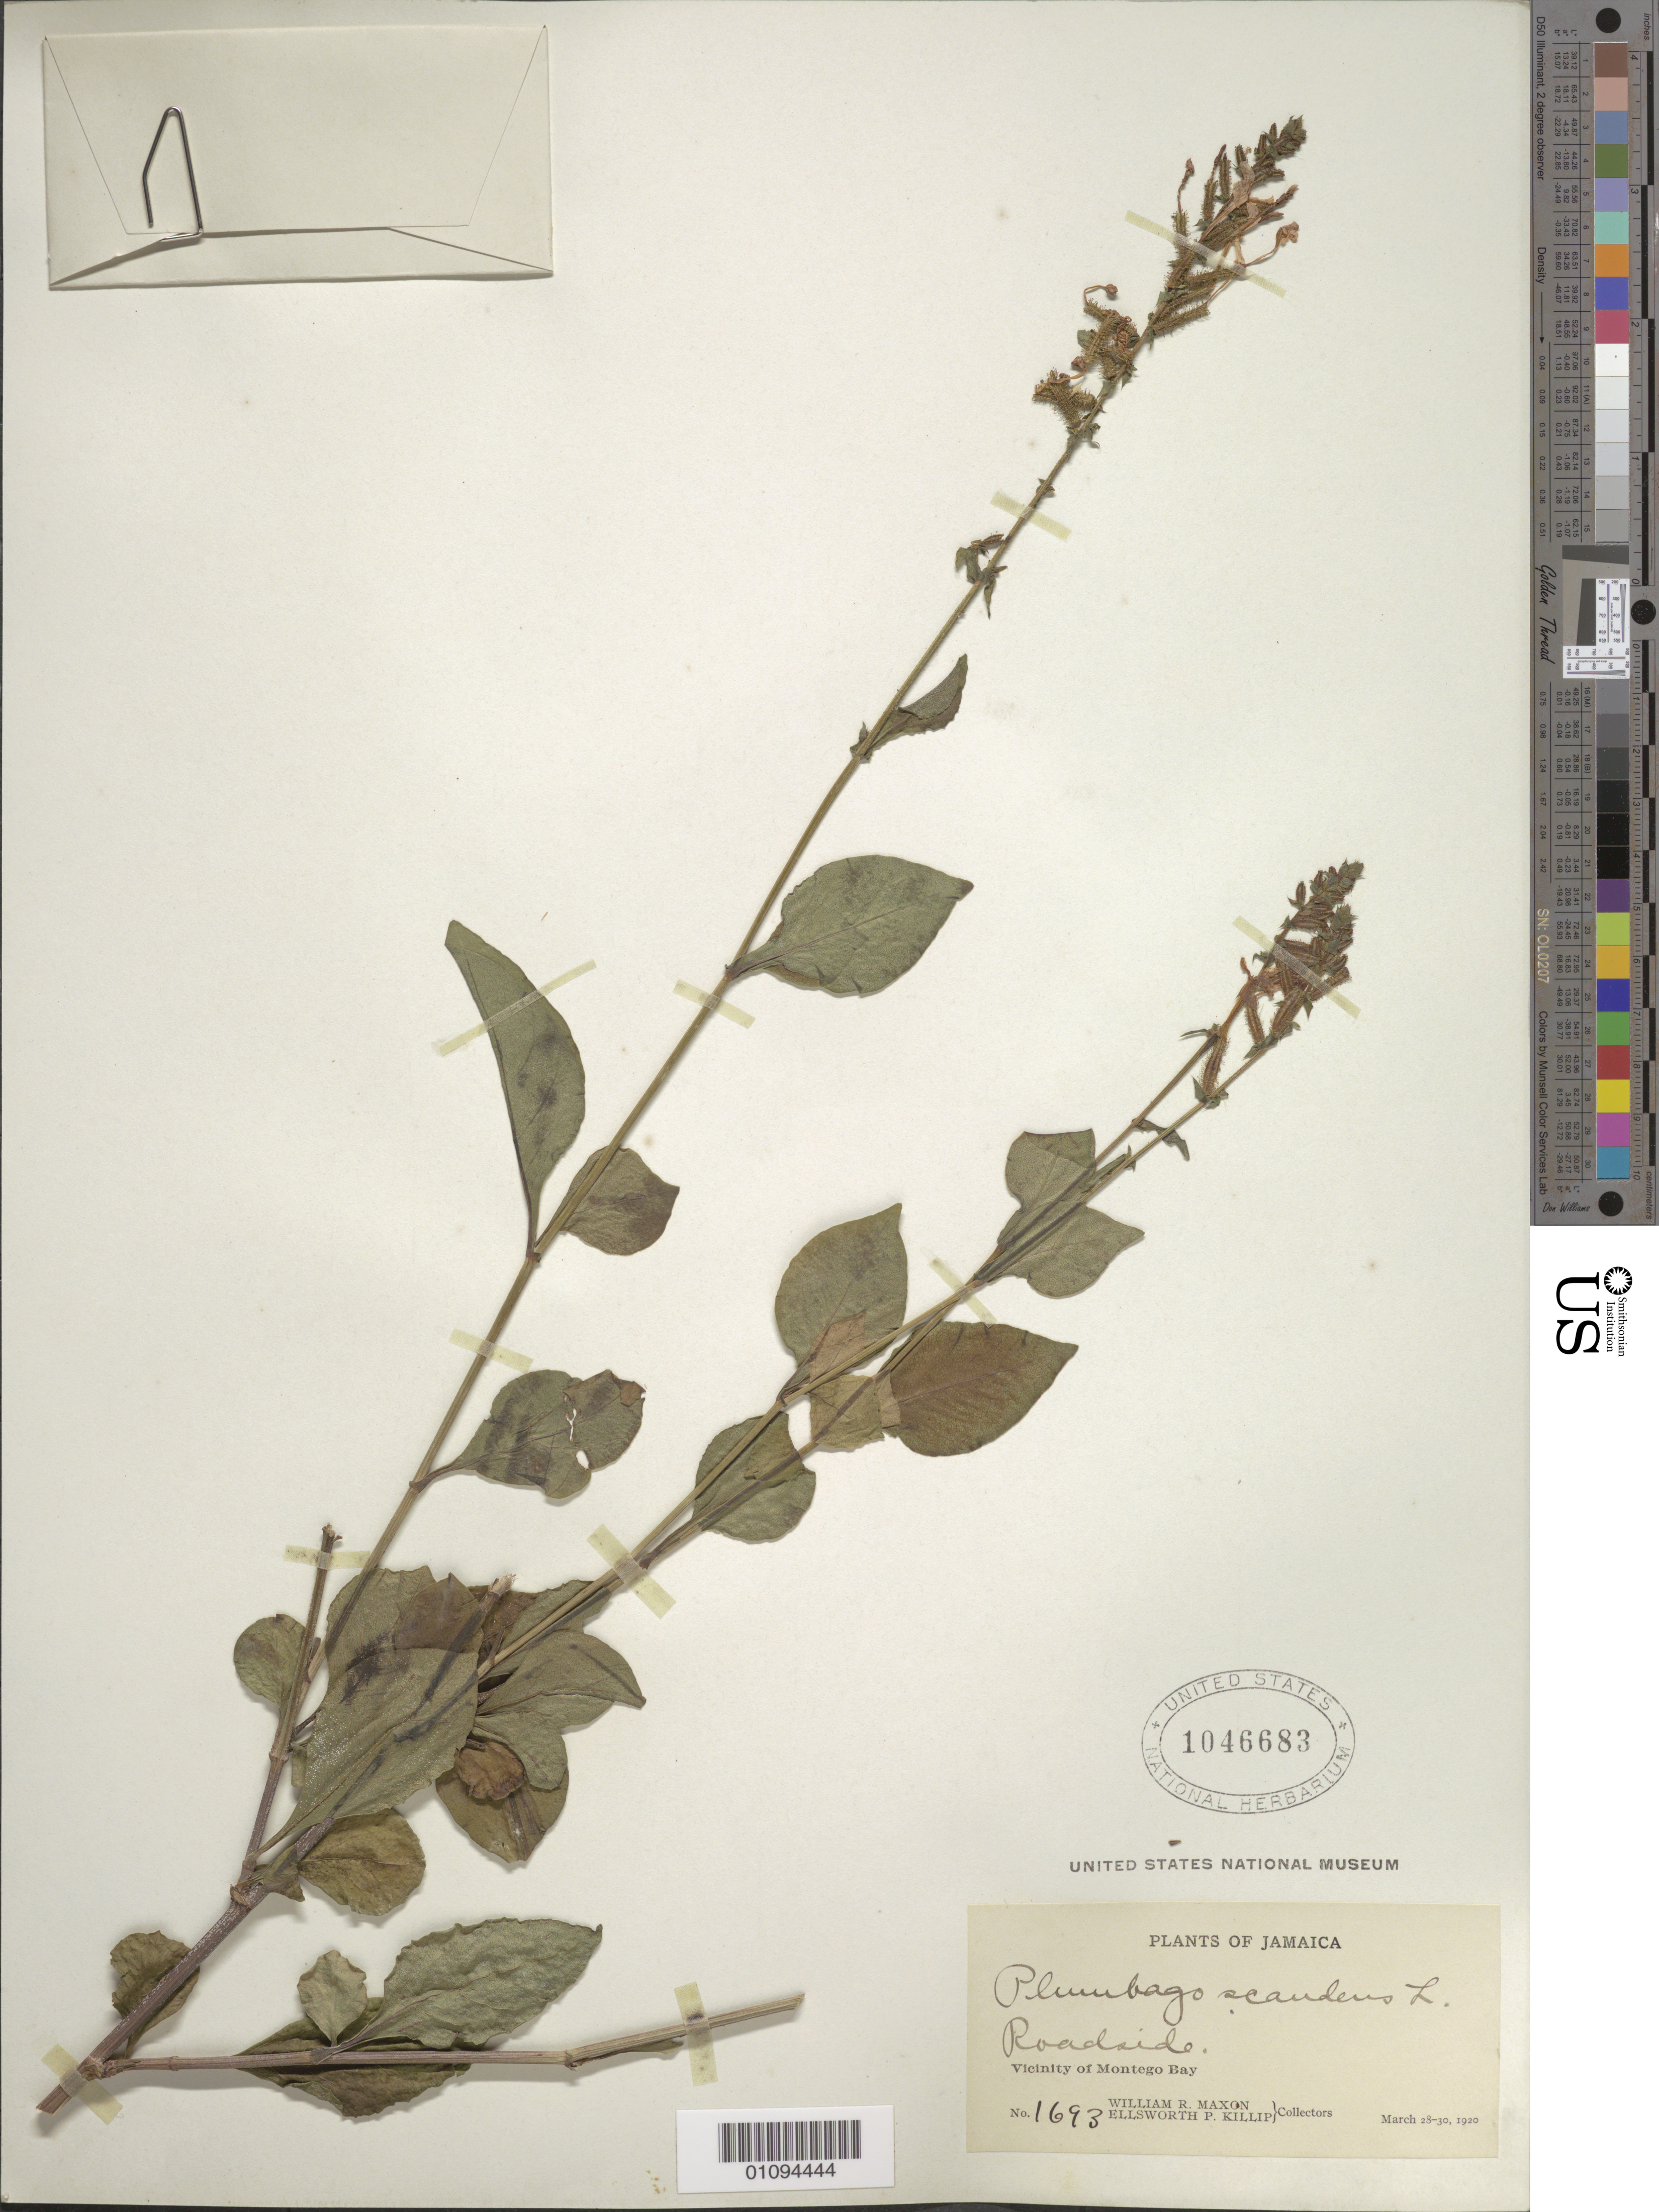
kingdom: Plantae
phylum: Tracheophyta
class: Magnoliopsida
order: Caryophyllales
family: Plumbaginaceae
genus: Plumbago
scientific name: Plumbago scandens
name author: L.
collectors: W. R. Maxon & E. P. Killip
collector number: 1693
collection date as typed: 28 Mar 1920 to 30 Mar 1920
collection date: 1920-03-28/1920-03-30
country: Jamaica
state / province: Saint James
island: Jamaica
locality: Montego Bay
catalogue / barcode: US 1046683